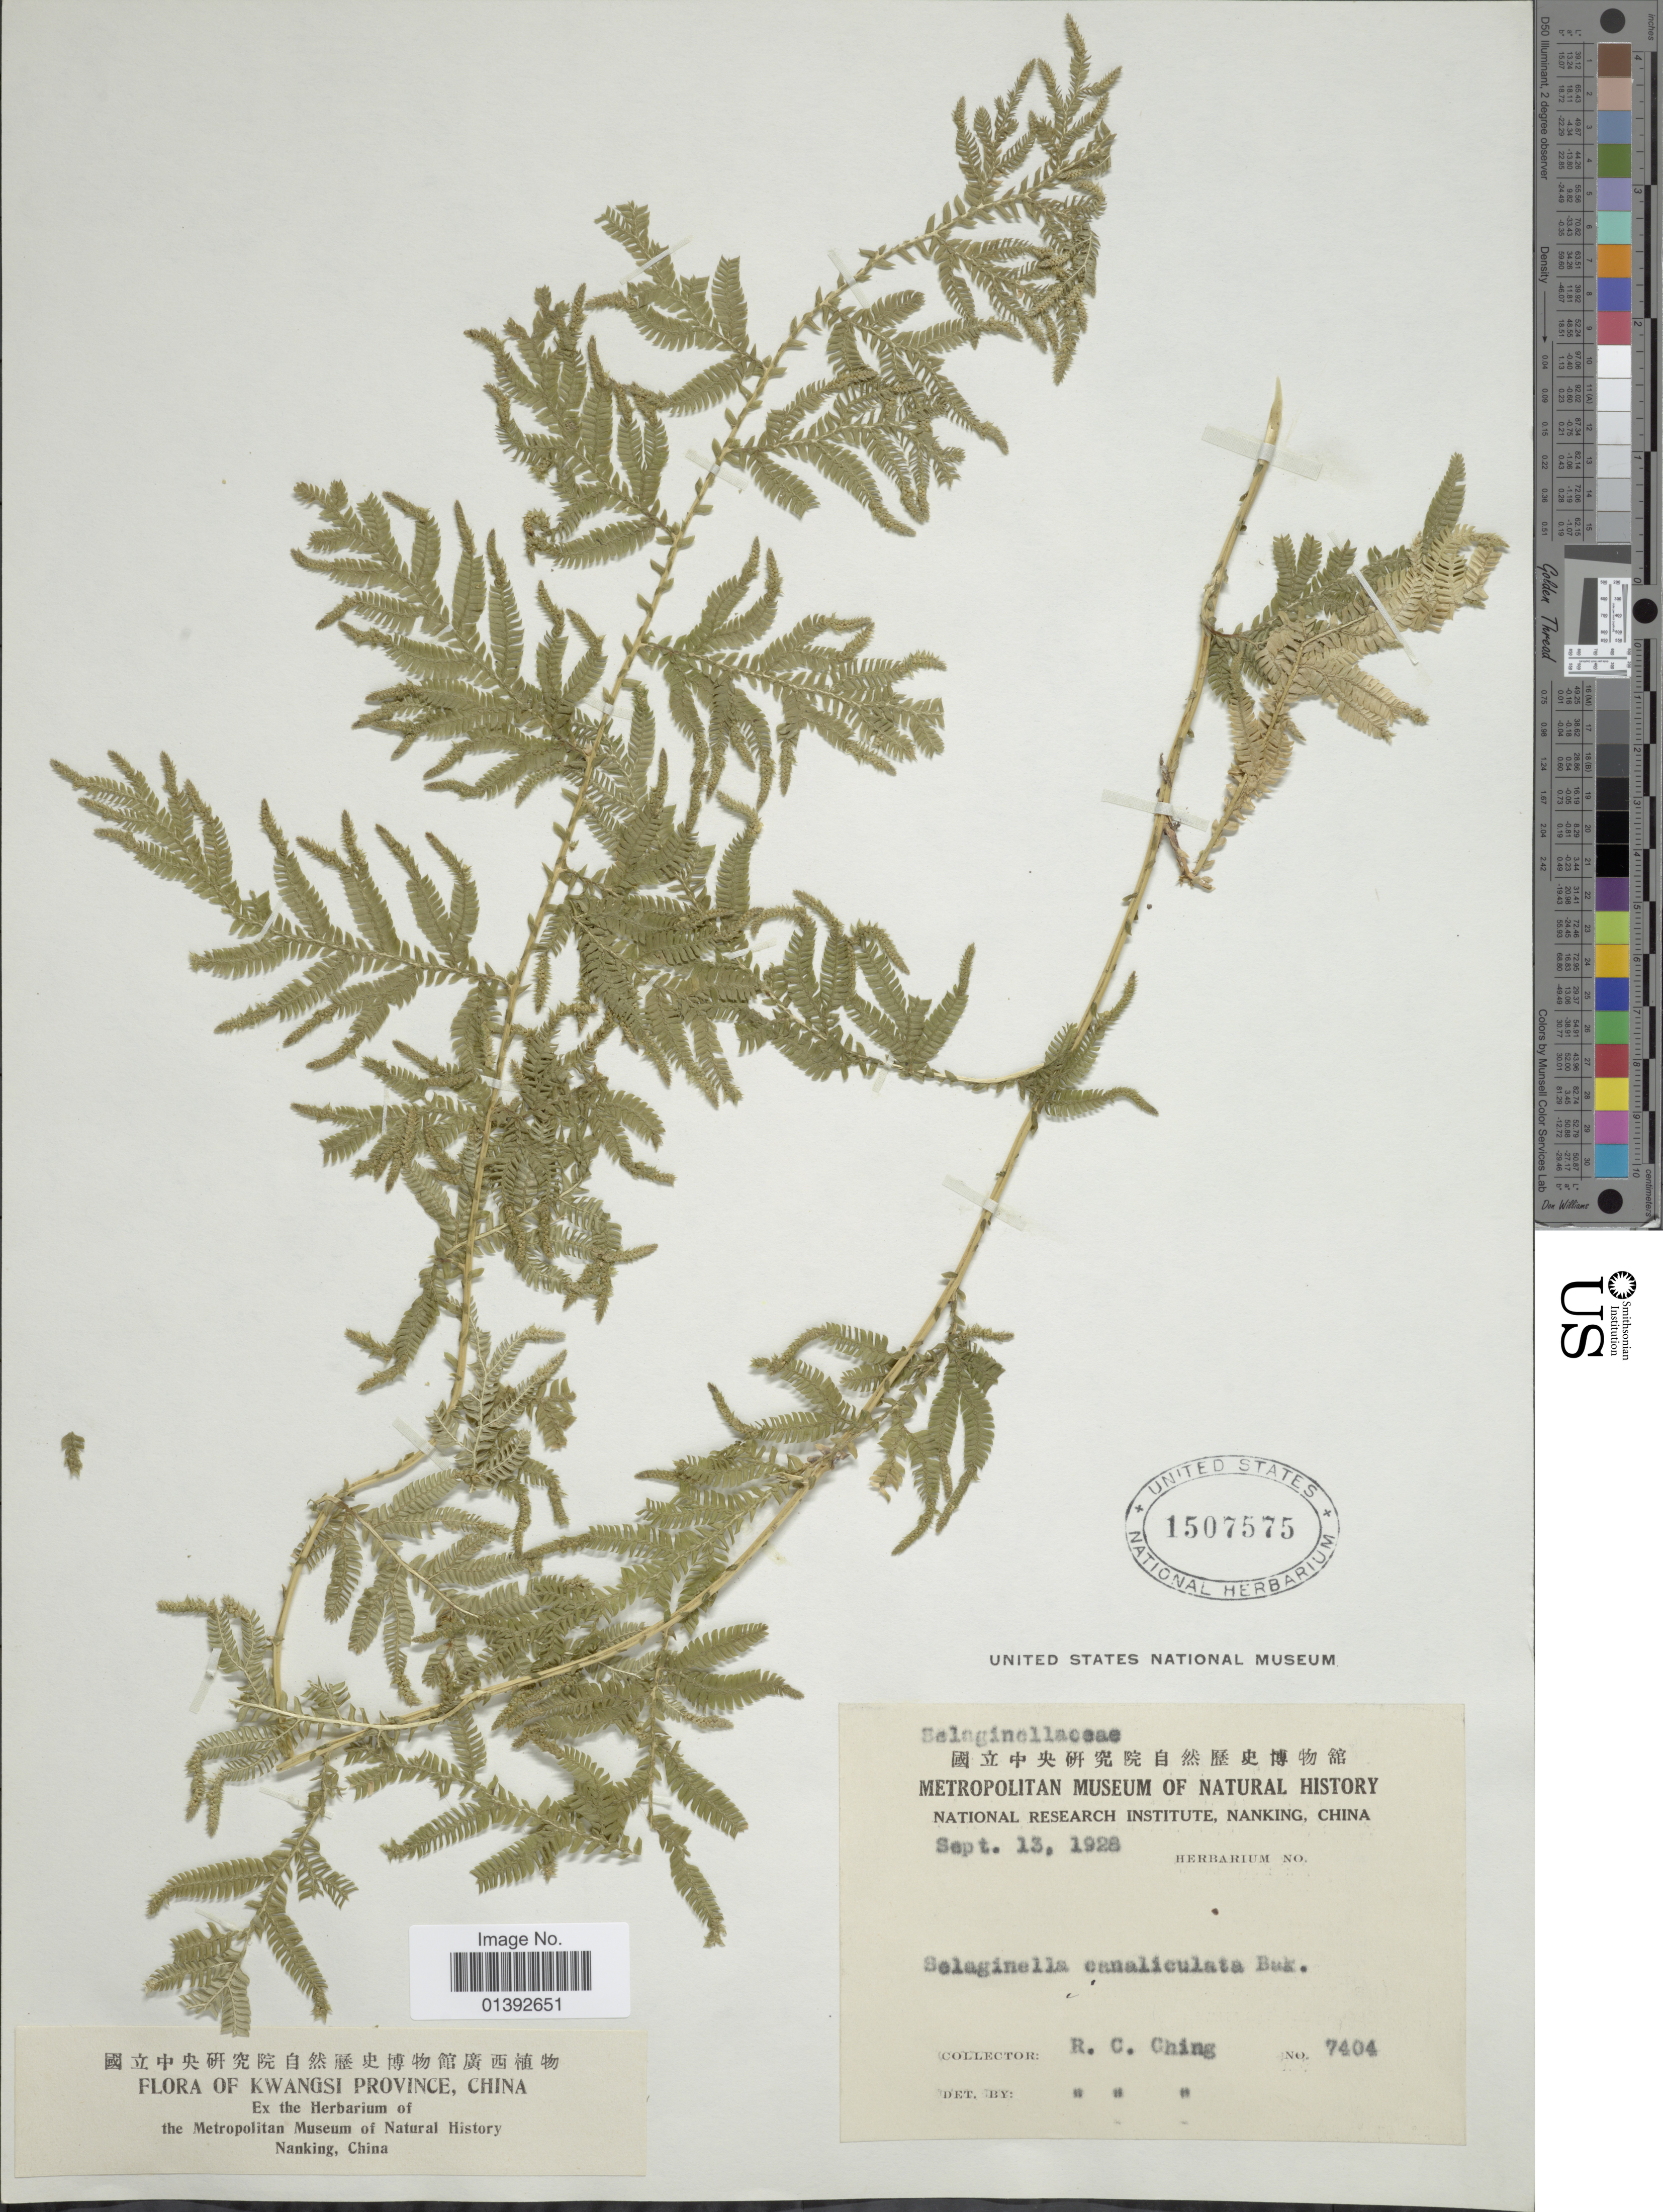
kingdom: Plantae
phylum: Tracheophyta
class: Lycopodiopsida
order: Selaginellales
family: Selaginellaceae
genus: Selaginella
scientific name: Selaginella delicatula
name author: (Desv.) Alston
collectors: R. C. Ching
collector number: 7404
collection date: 1928-09-13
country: China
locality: Kwangsi Province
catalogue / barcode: US 1507575